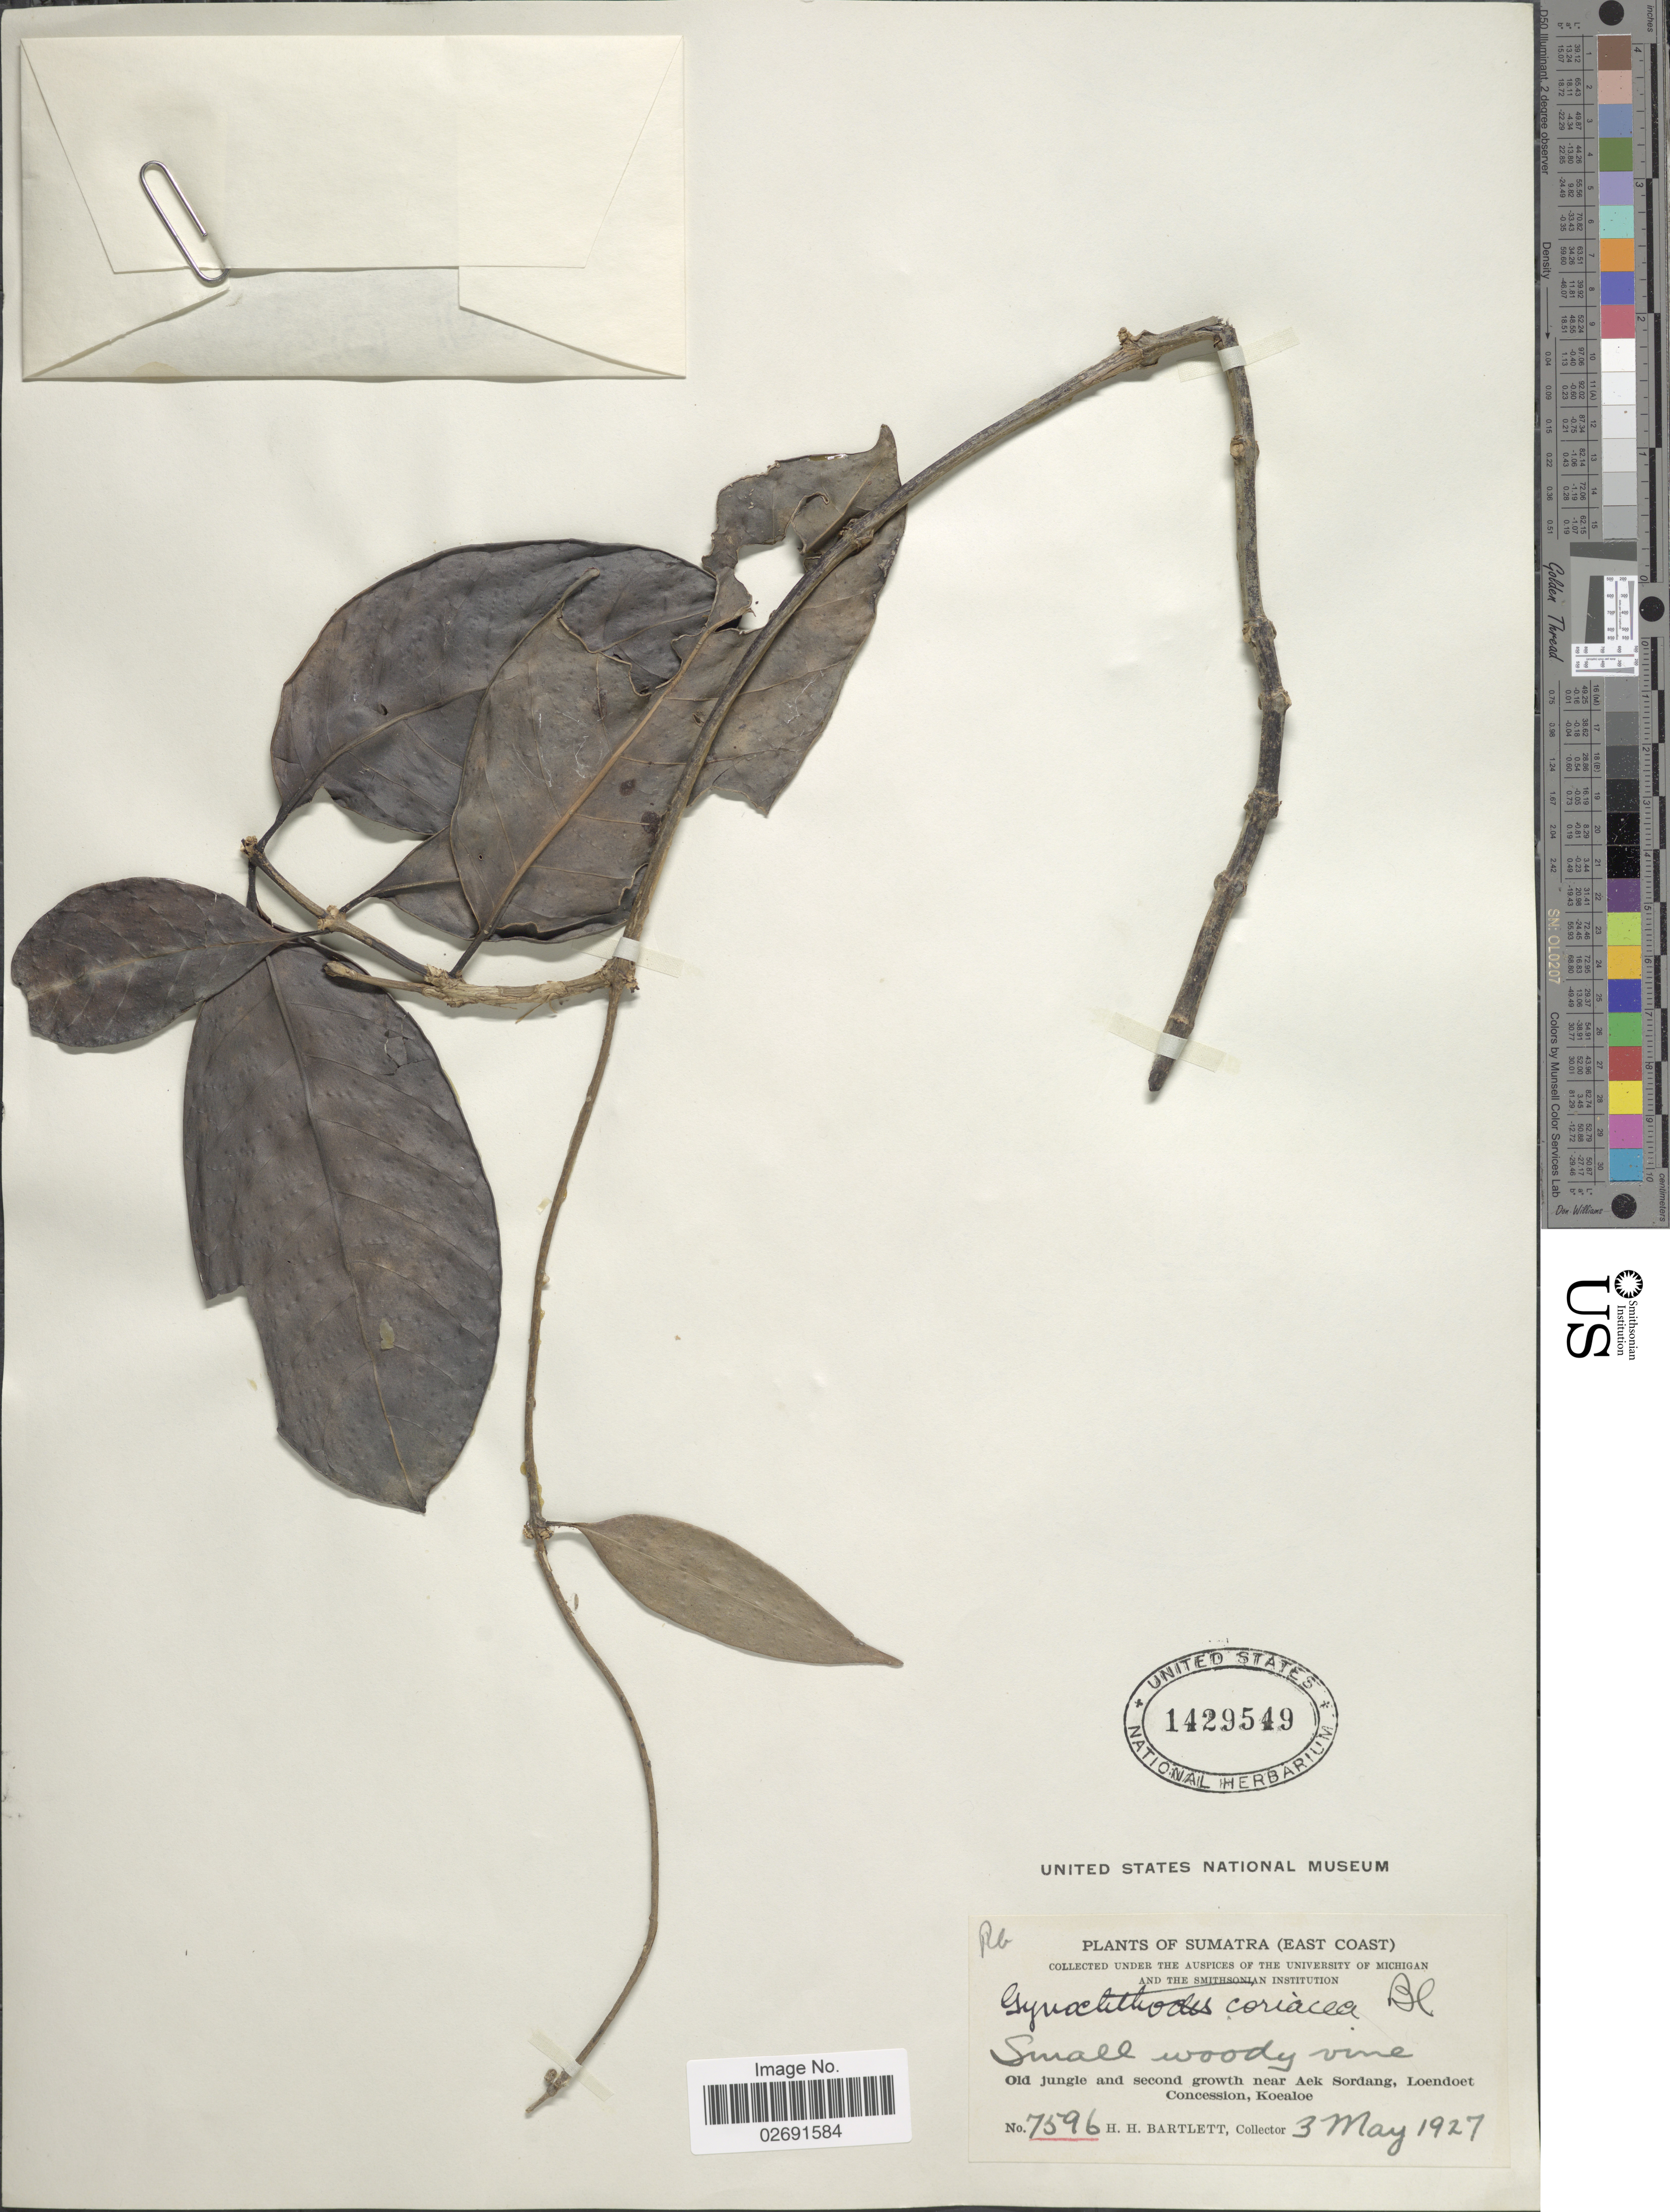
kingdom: Plantae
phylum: Tracheophyta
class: Magnoliopsida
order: Gentianales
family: Rubiaceae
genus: Gynochthodes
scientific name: Gynochthodes coriacea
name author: Blume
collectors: H. H. Bartlett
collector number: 7596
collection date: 1927-05-03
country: Indonesia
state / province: Sumatra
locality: Sumatra (East Coast), old jungle and second growth near Aek Sordang, Loendoet Concession, Koealoe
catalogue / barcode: US 1429549